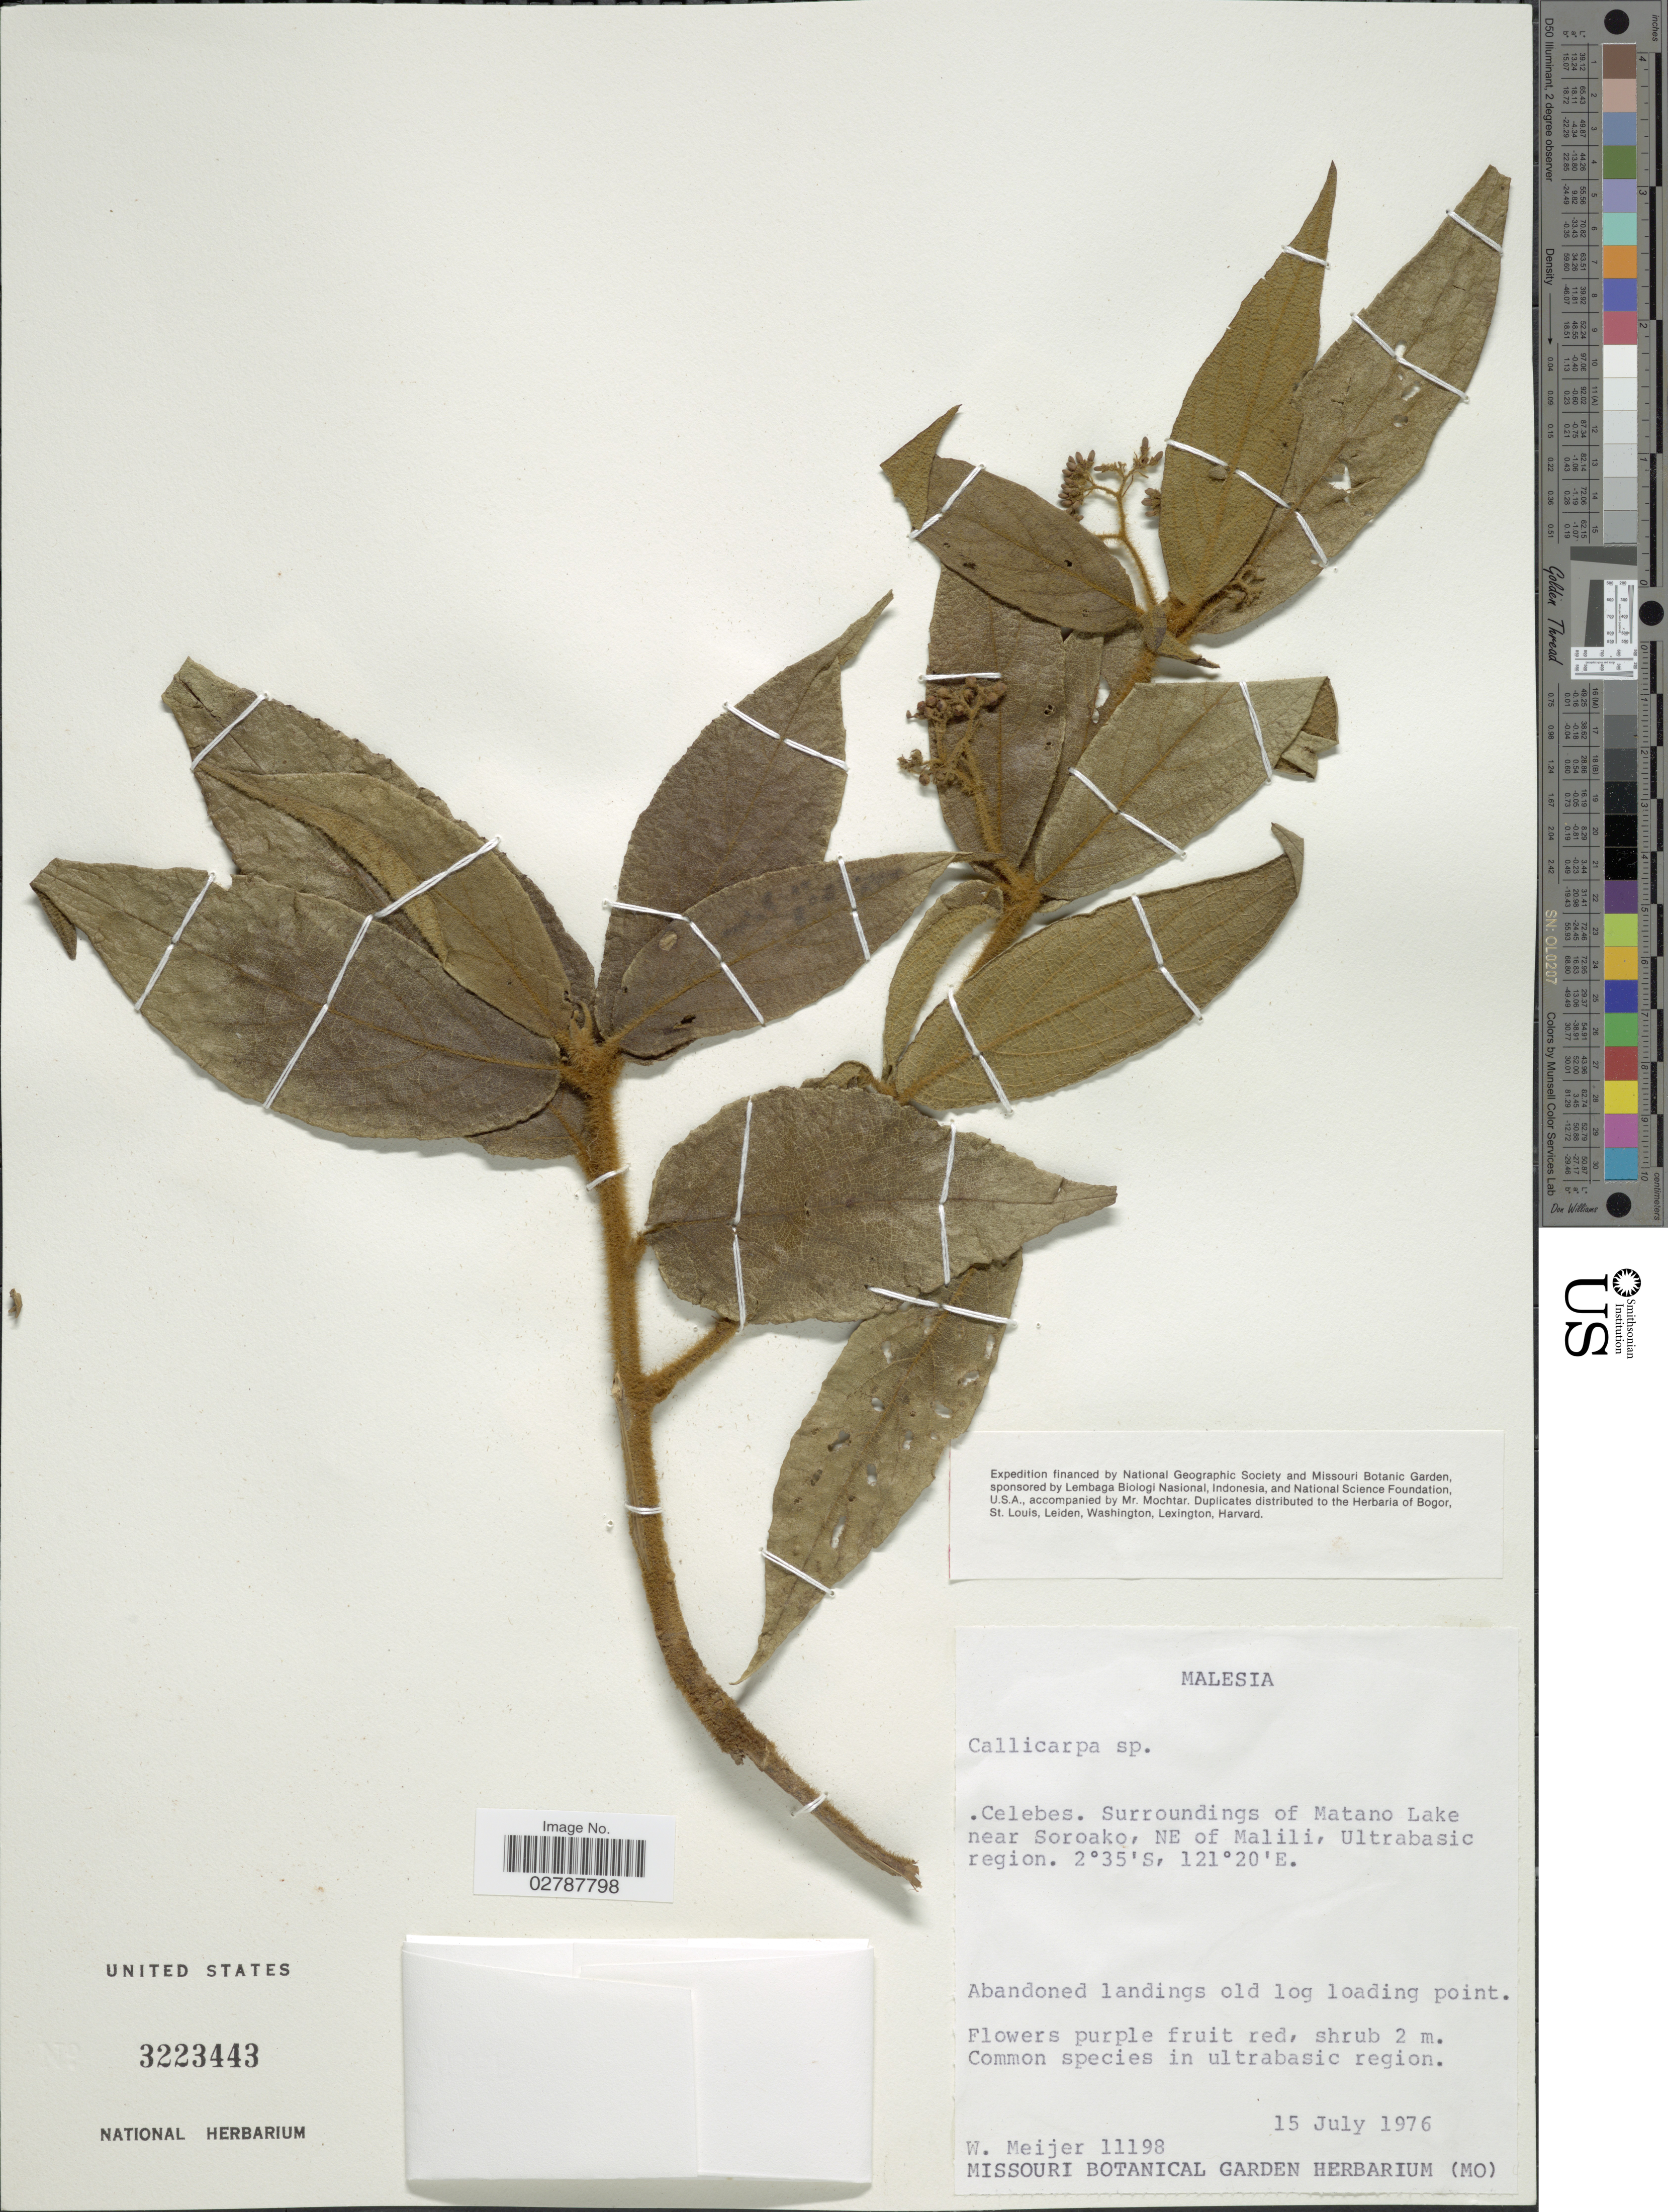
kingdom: Plantae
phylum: Tracheophyta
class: Magnoliopsida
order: Lamiales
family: Lamiaceae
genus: Callicarpa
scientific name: Callicarpa sp.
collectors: W. Meijer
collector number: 11198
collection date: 1976-07-15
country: Malaysia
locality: Celebes. Surroundings of Matano Lake near Soroako, NE of Malili, Ultrabasic region.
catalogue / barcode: US 3223443